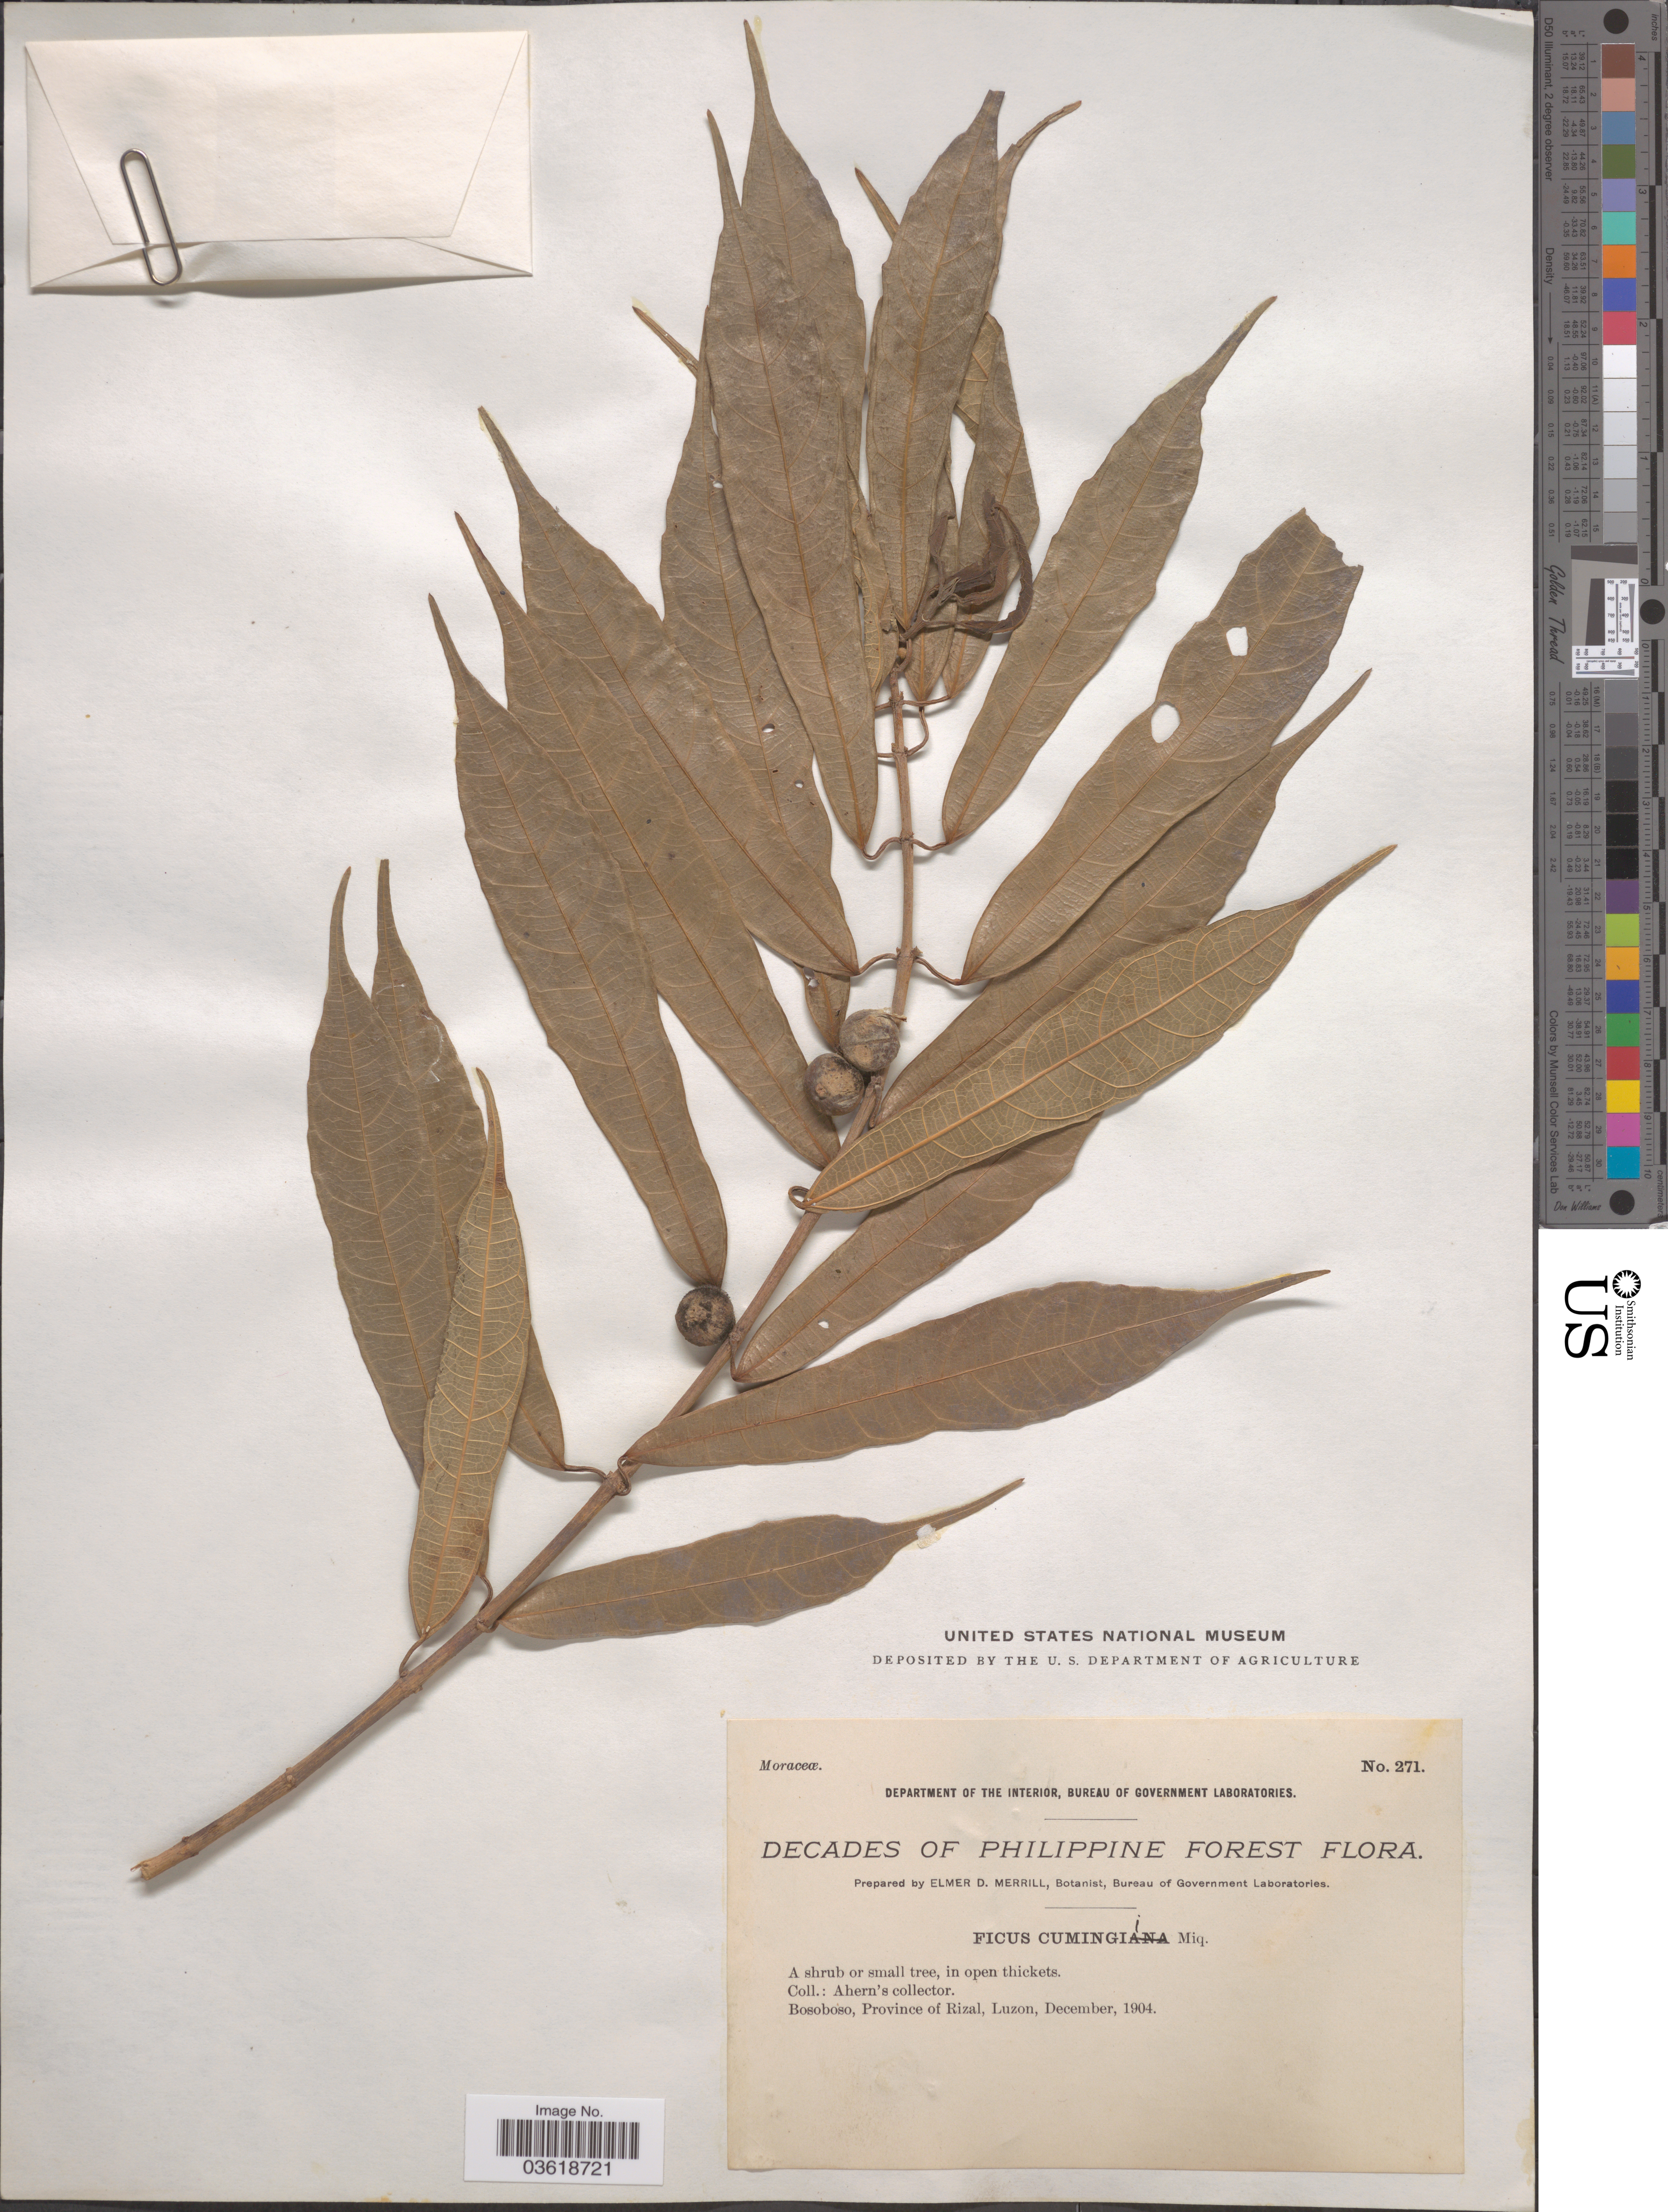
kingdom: Plantae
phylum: Tracheophyta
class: Magnoliopsida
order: Rosales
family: Moraceae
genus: Ficus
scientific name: Ficus cumingii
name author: Miq.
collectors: Ahern's collector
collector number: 271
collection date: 1904-12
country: Philippines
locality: Bosoboso, Province of Rizal, Luzon.